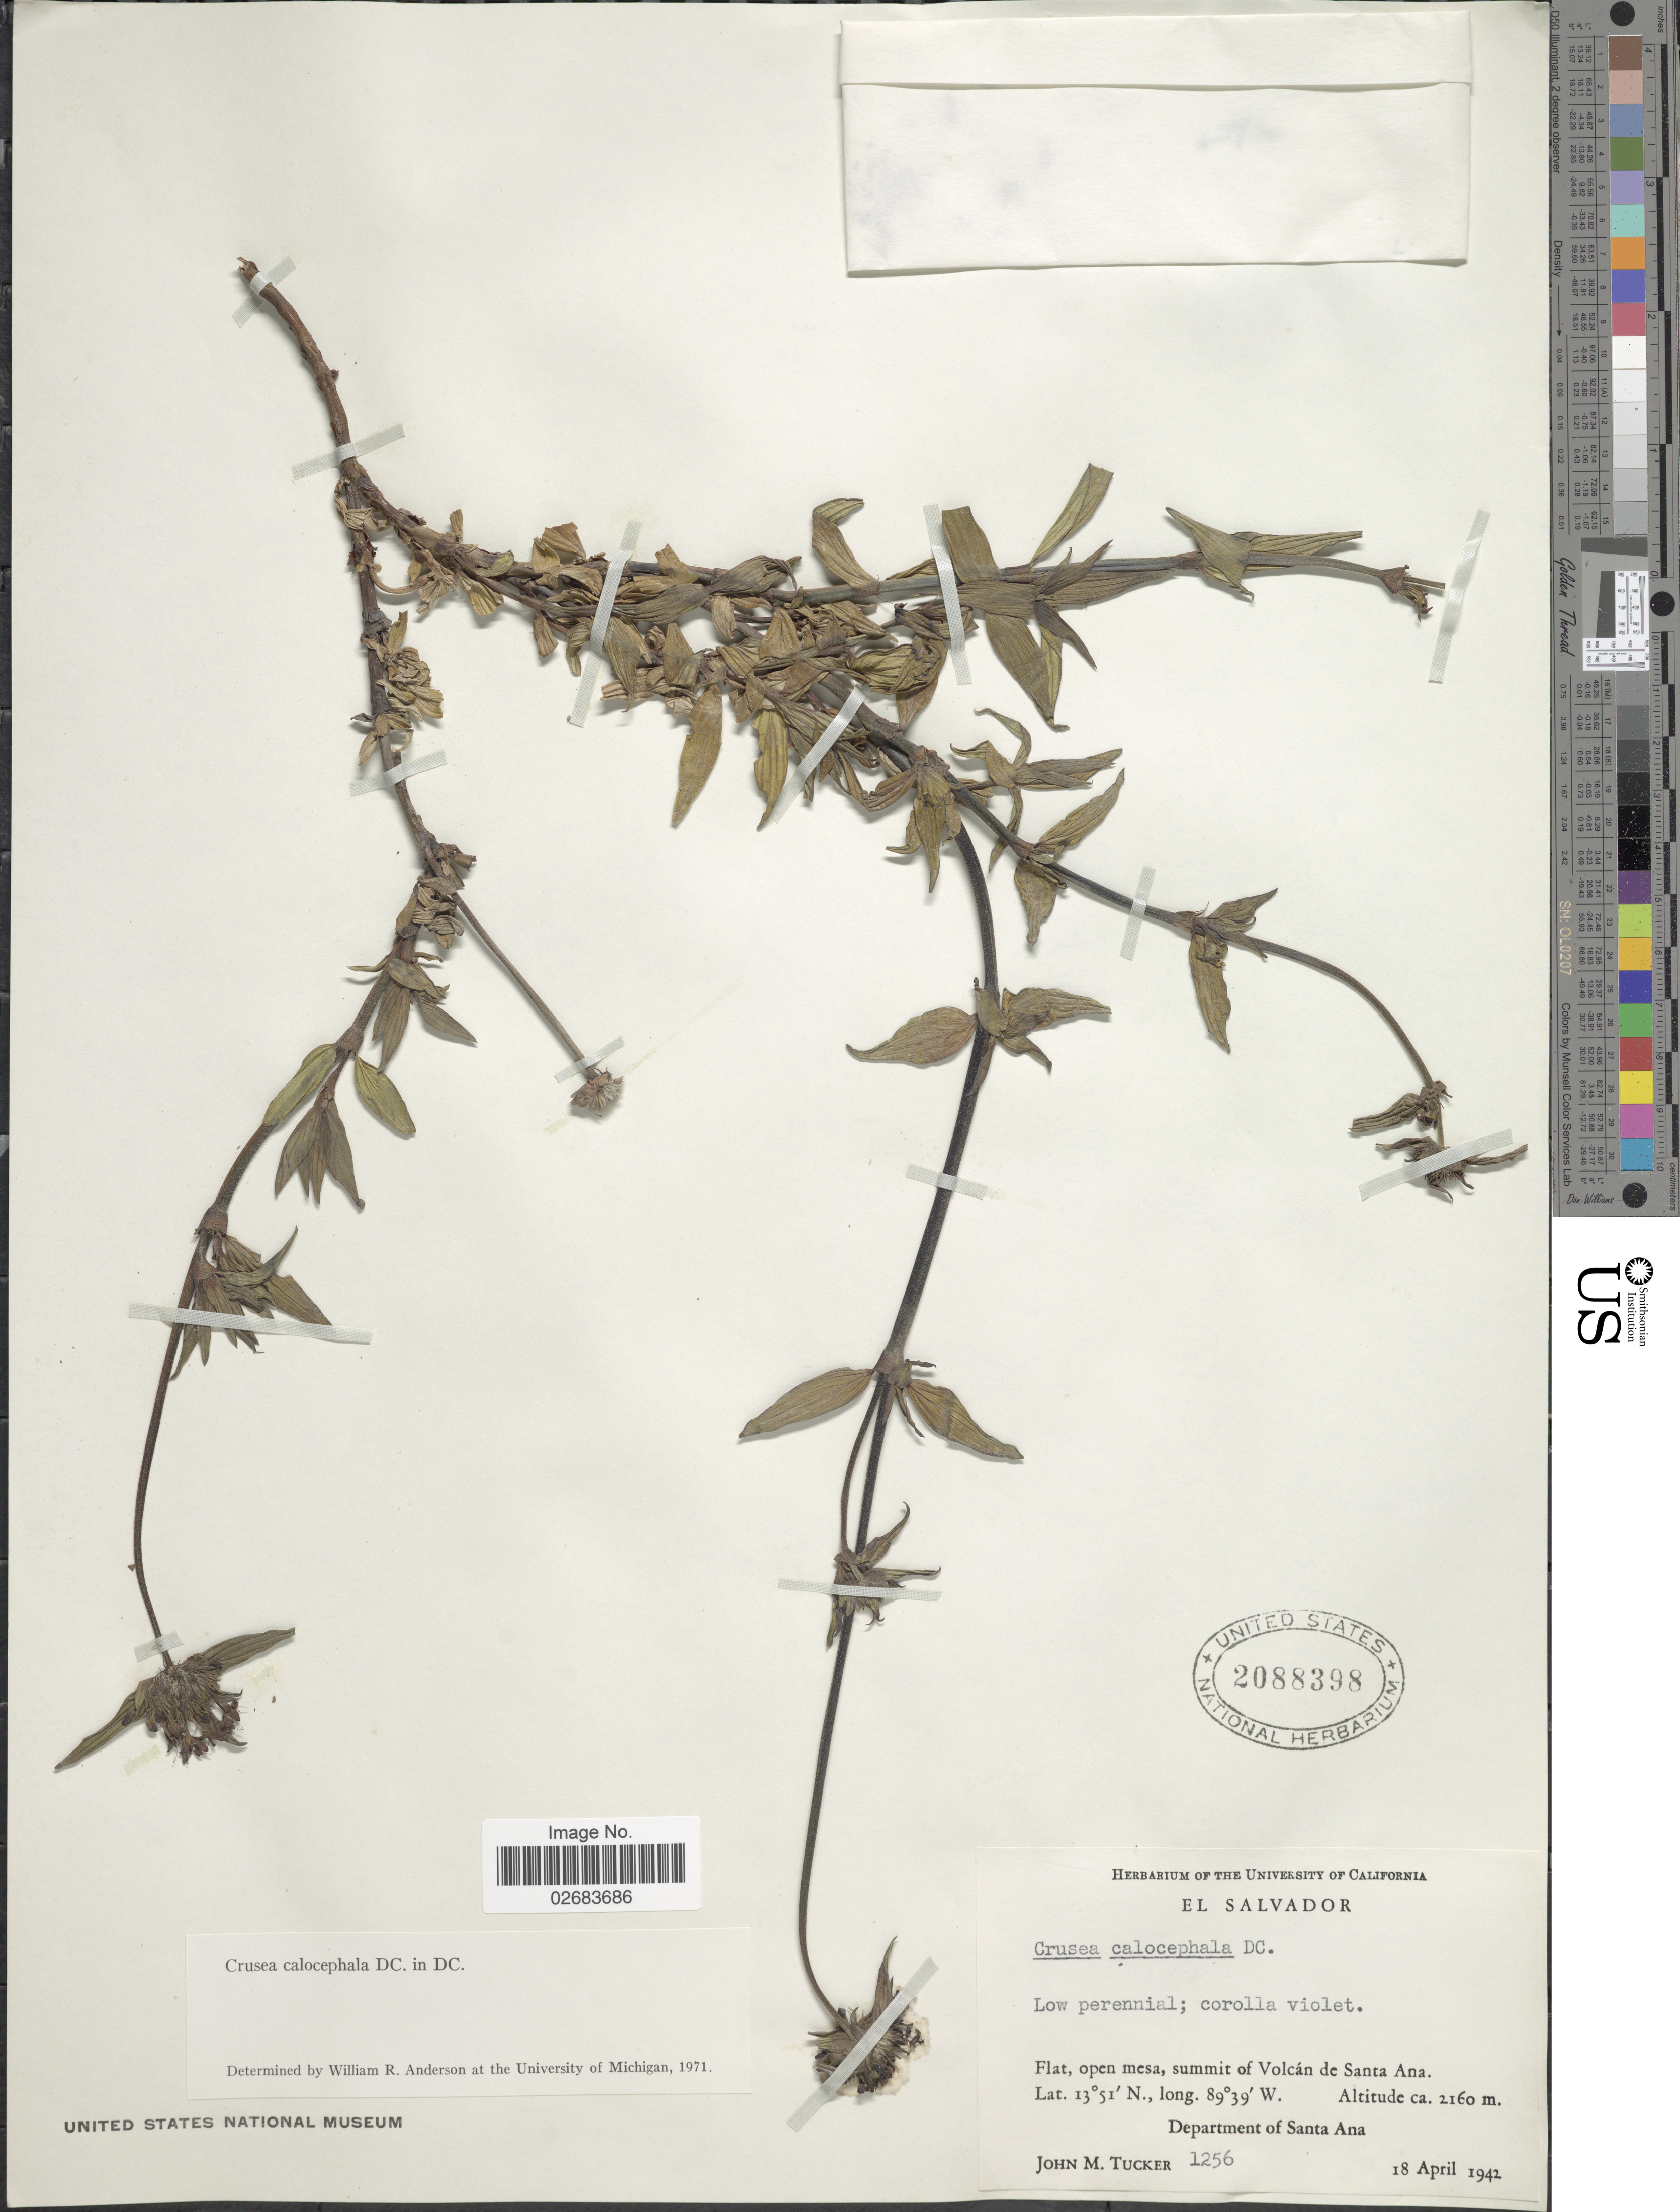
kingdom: Plantae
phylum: Tracheophyta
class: Magnoliopsida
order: Gentianales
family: Rubiaceae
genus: Crusea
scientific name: Crusea calocephala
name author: DC.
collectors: J. M. Tucker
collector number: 1256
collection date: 1942-04-18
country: El Salvador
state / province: Santa Ana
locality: Flat, open mesa, summit of Volcan de Santa Ana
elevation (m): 2160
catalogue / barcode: US 2088398